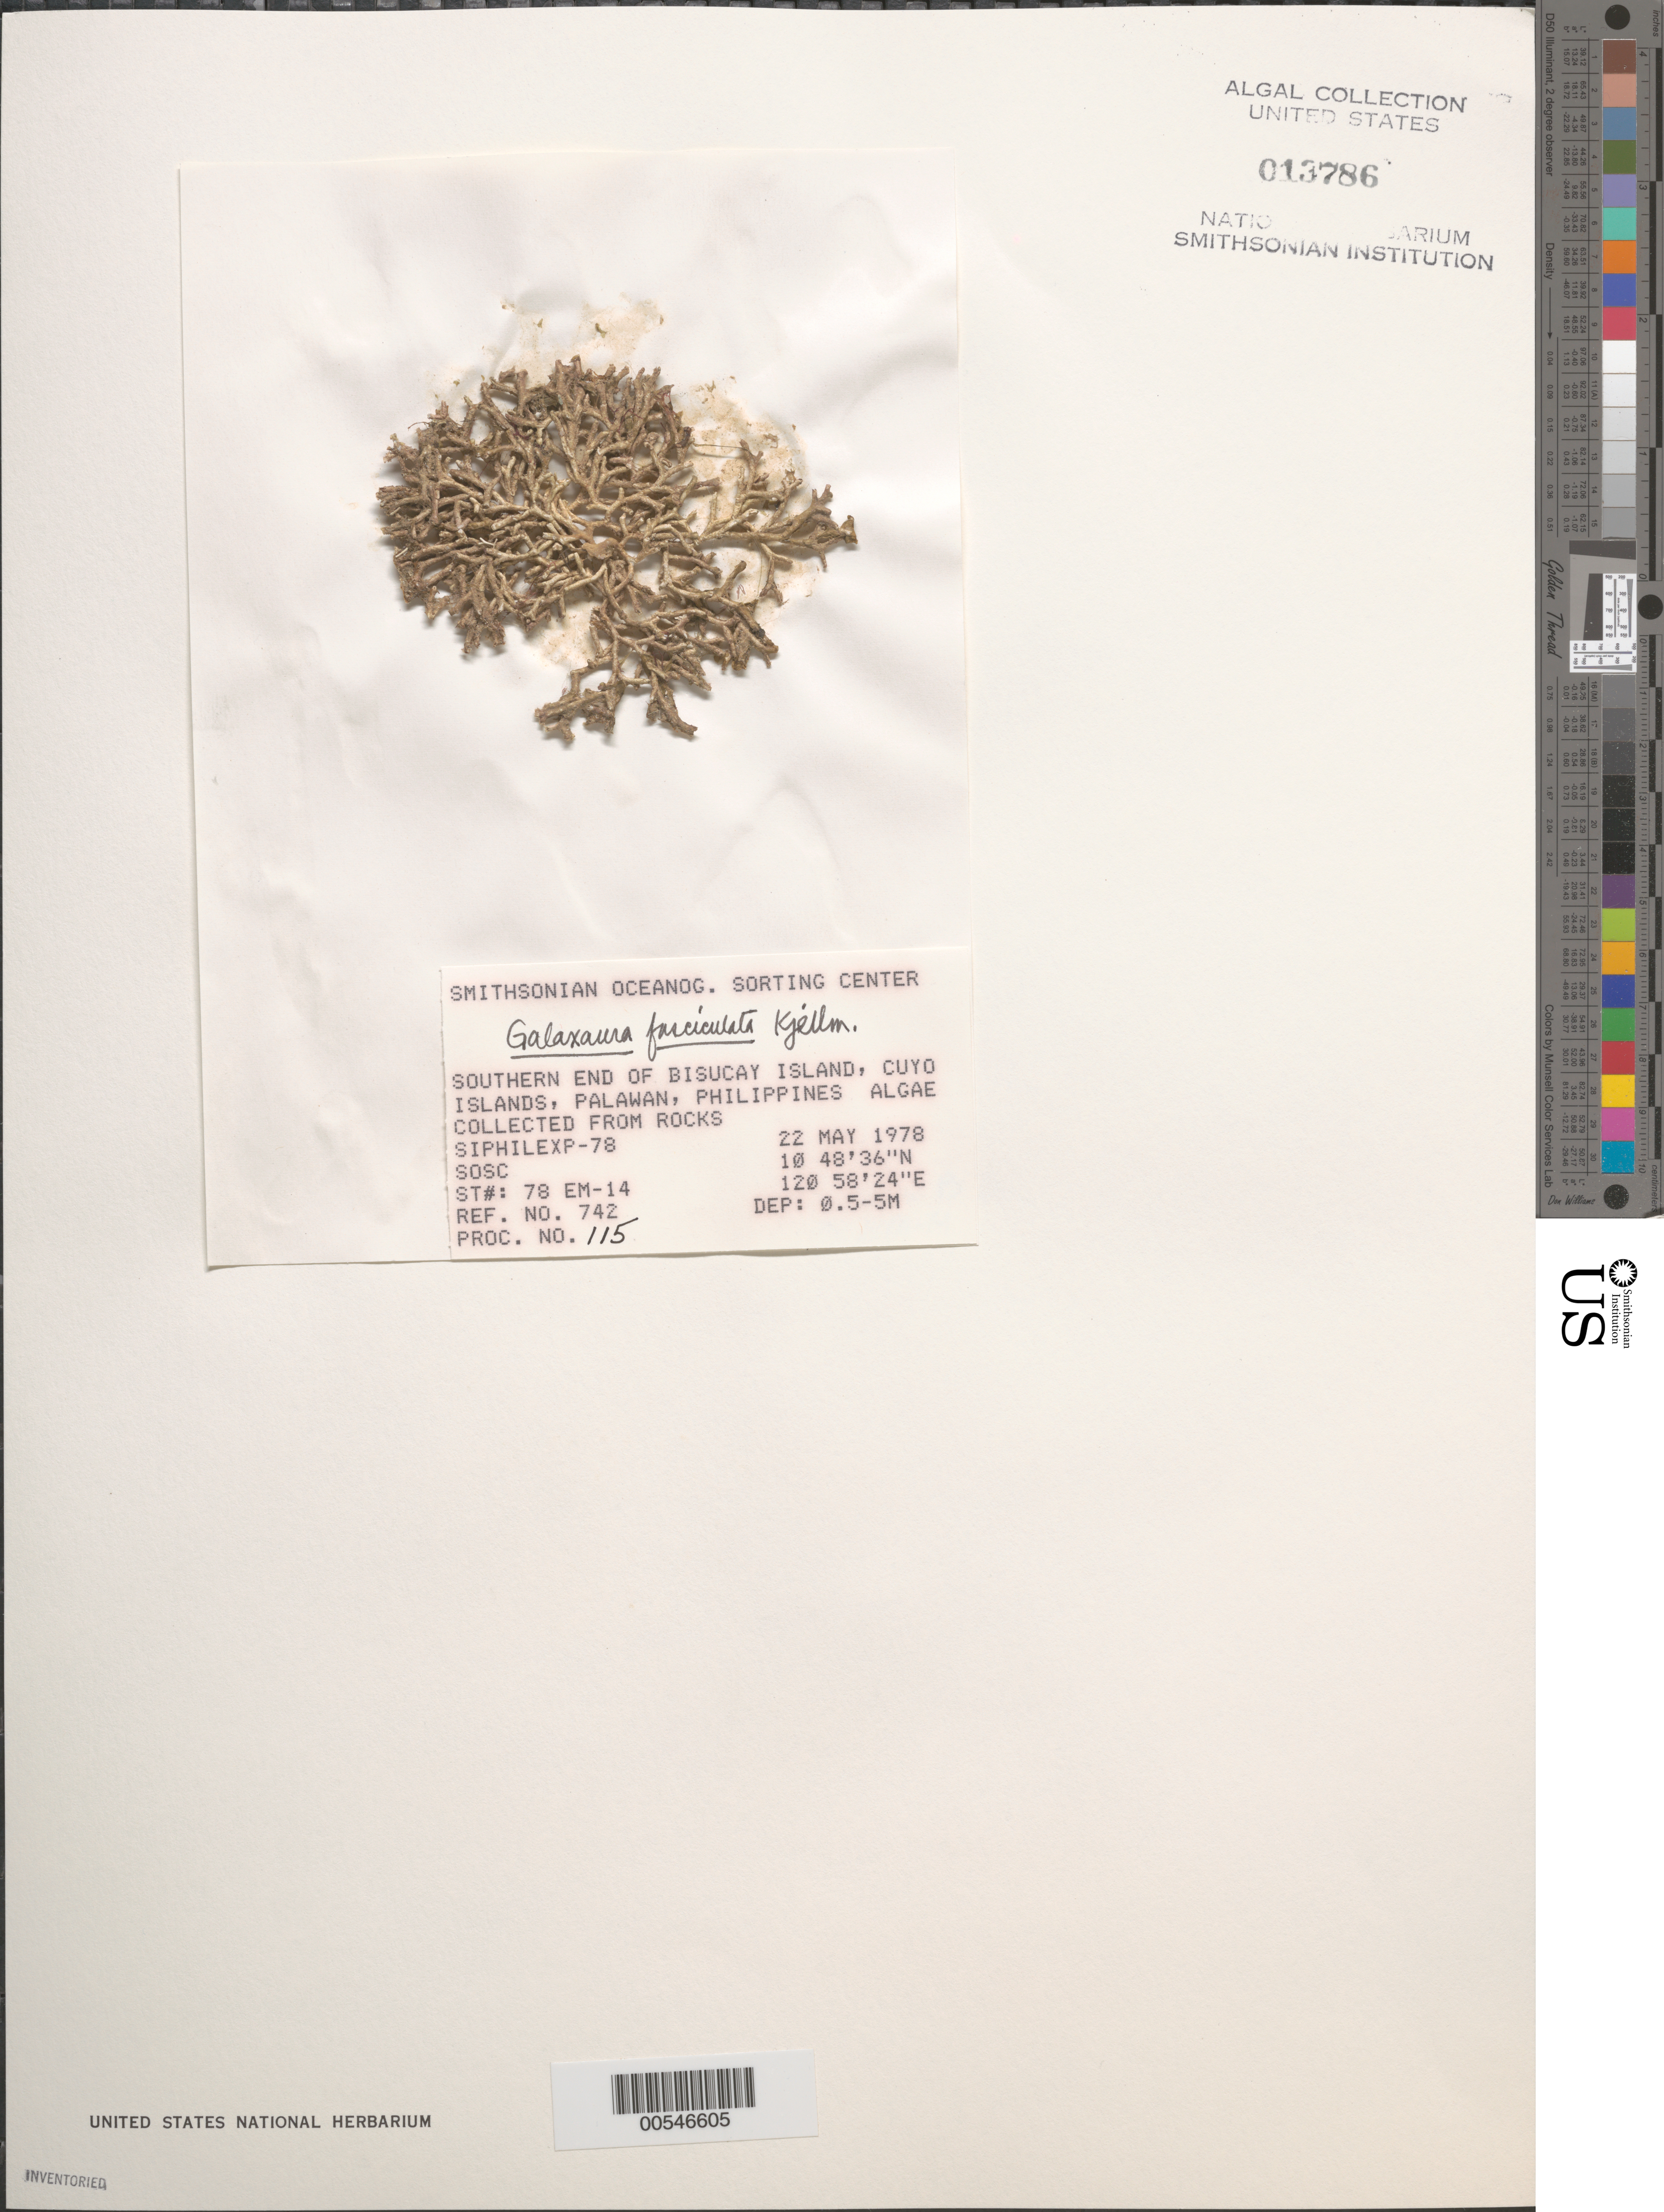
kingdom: Plantae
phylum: Rhodophyta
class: Florideophyceae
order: Nemaliales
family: Galaxauraceae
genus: Galaxaura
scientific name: Galaxaura divaricata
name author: (L.) Huisman & R.A. Towns.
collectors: SOSC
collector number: Station 78 Em-14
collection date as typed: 22 May 1978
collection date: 1978-05-22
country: Philippines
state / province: Mimaropa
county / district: Palawan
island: Bisucay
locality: Southern end of island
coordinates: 10 48' 36" N, 120 58' 24" E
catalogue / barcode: US 13786